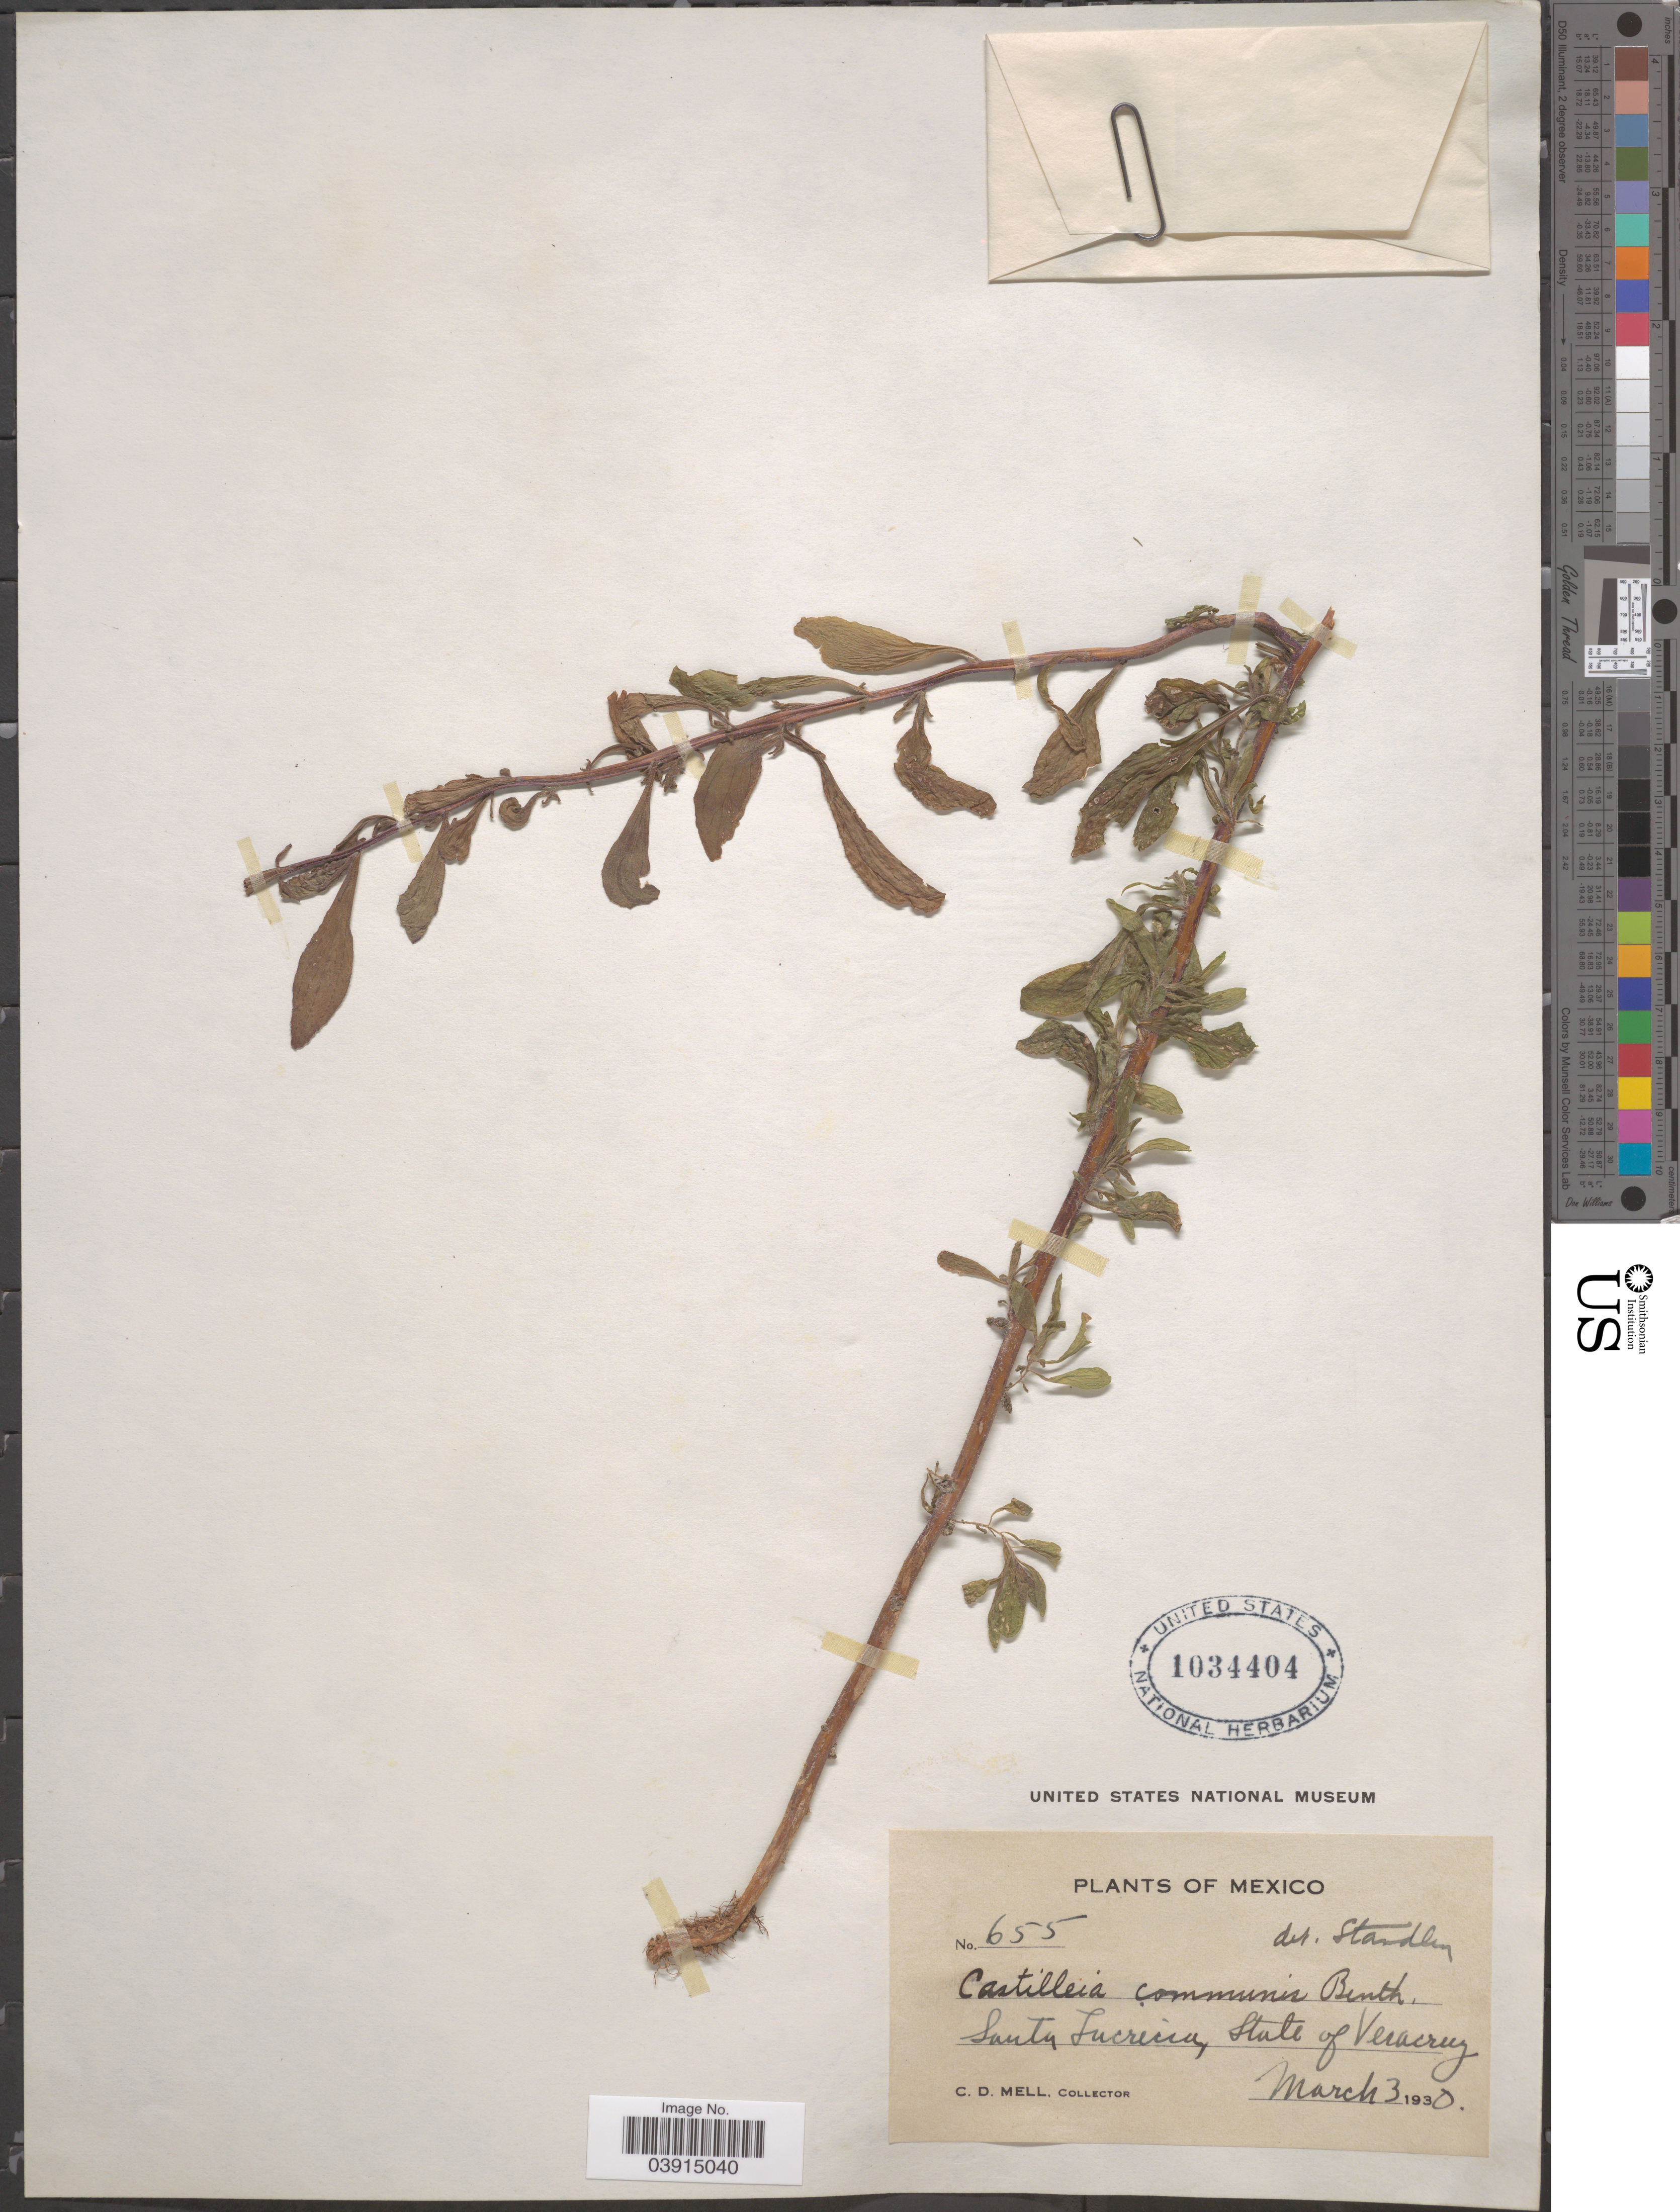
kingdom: Plantae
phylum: Tracheophyta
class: Magnoliopsida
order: Lamiales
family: Orobanchaceae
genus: Castilleja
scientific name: Castilleja arvensis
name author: Schltdl. & Cham.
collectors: C. D. Mell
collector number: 655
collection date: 1930-03-03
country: Mexico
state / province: Veracruz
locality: Santa Lucrecia.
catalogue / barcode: US 1034404